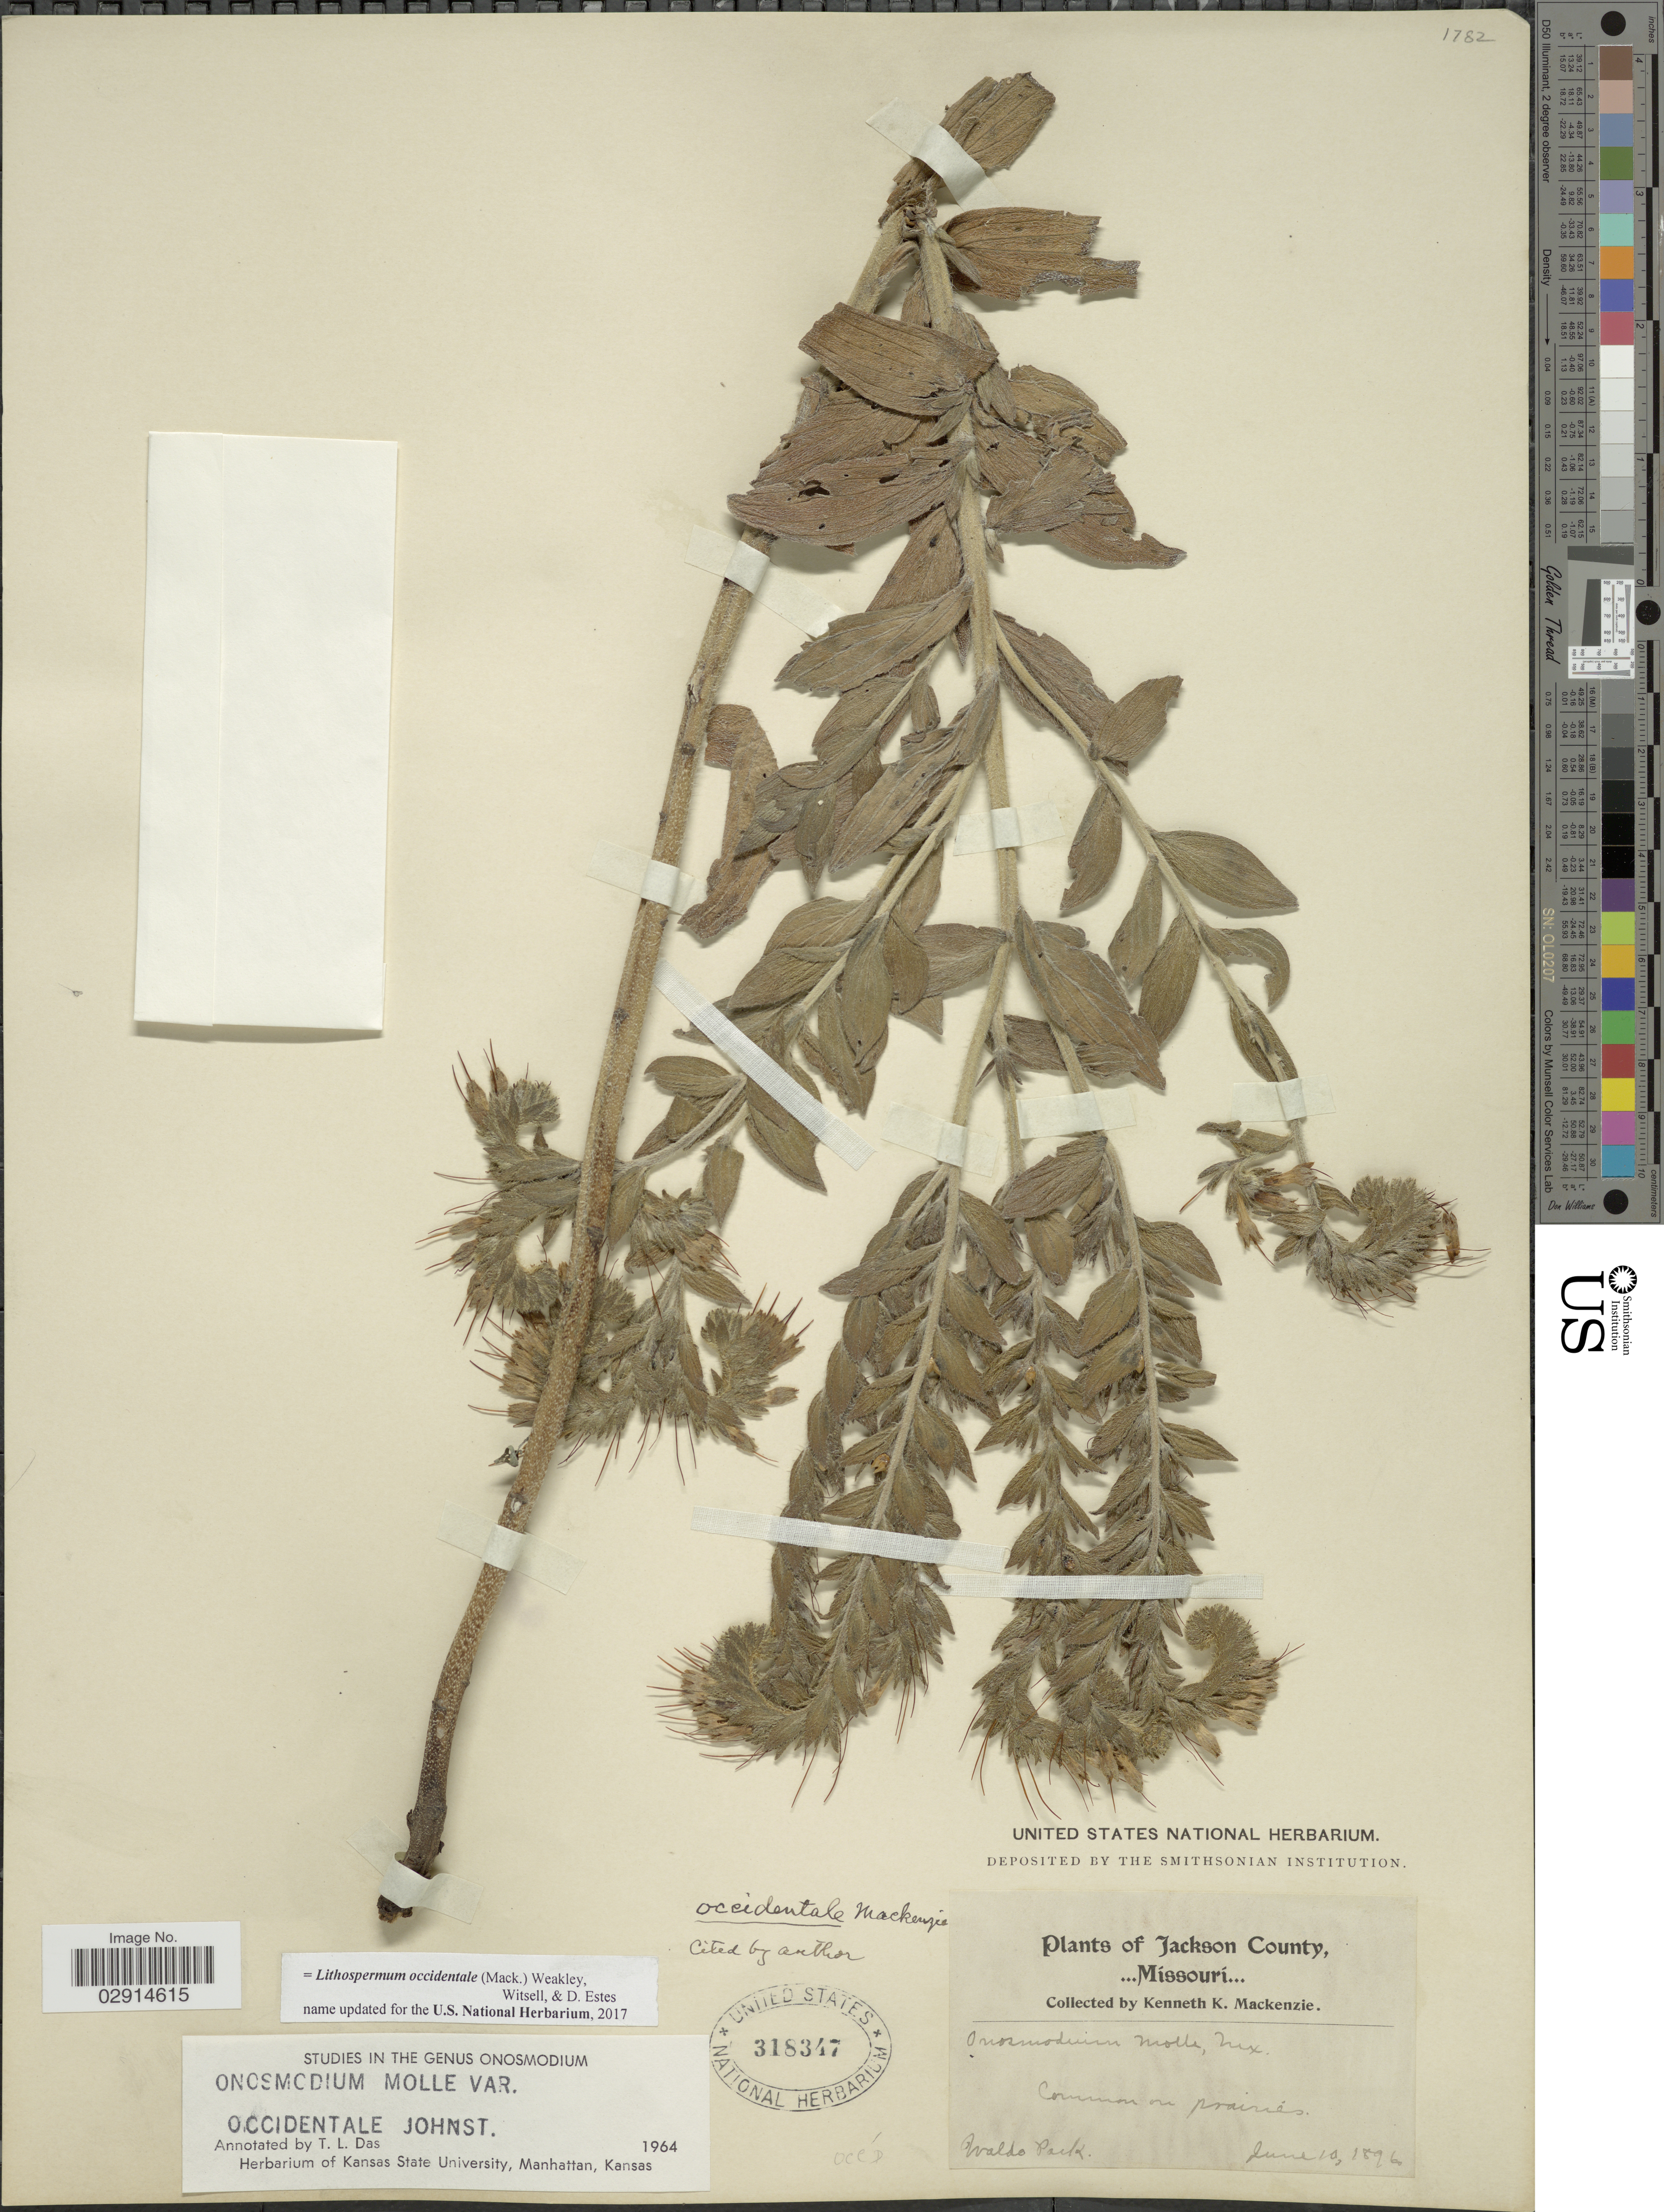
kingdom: Plantae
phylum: Tracheophyta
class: Magnoliopsida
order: Boraginales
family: Boraginaceae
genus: Lithospermum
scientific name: Lithospermum occidentale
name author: (Mack.) Weakley et al.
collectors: K. K. Mackenzie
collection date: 1896-06-10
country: United States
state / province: Missouri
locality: Jackson County. Waldo Park.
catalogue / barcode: US 318347